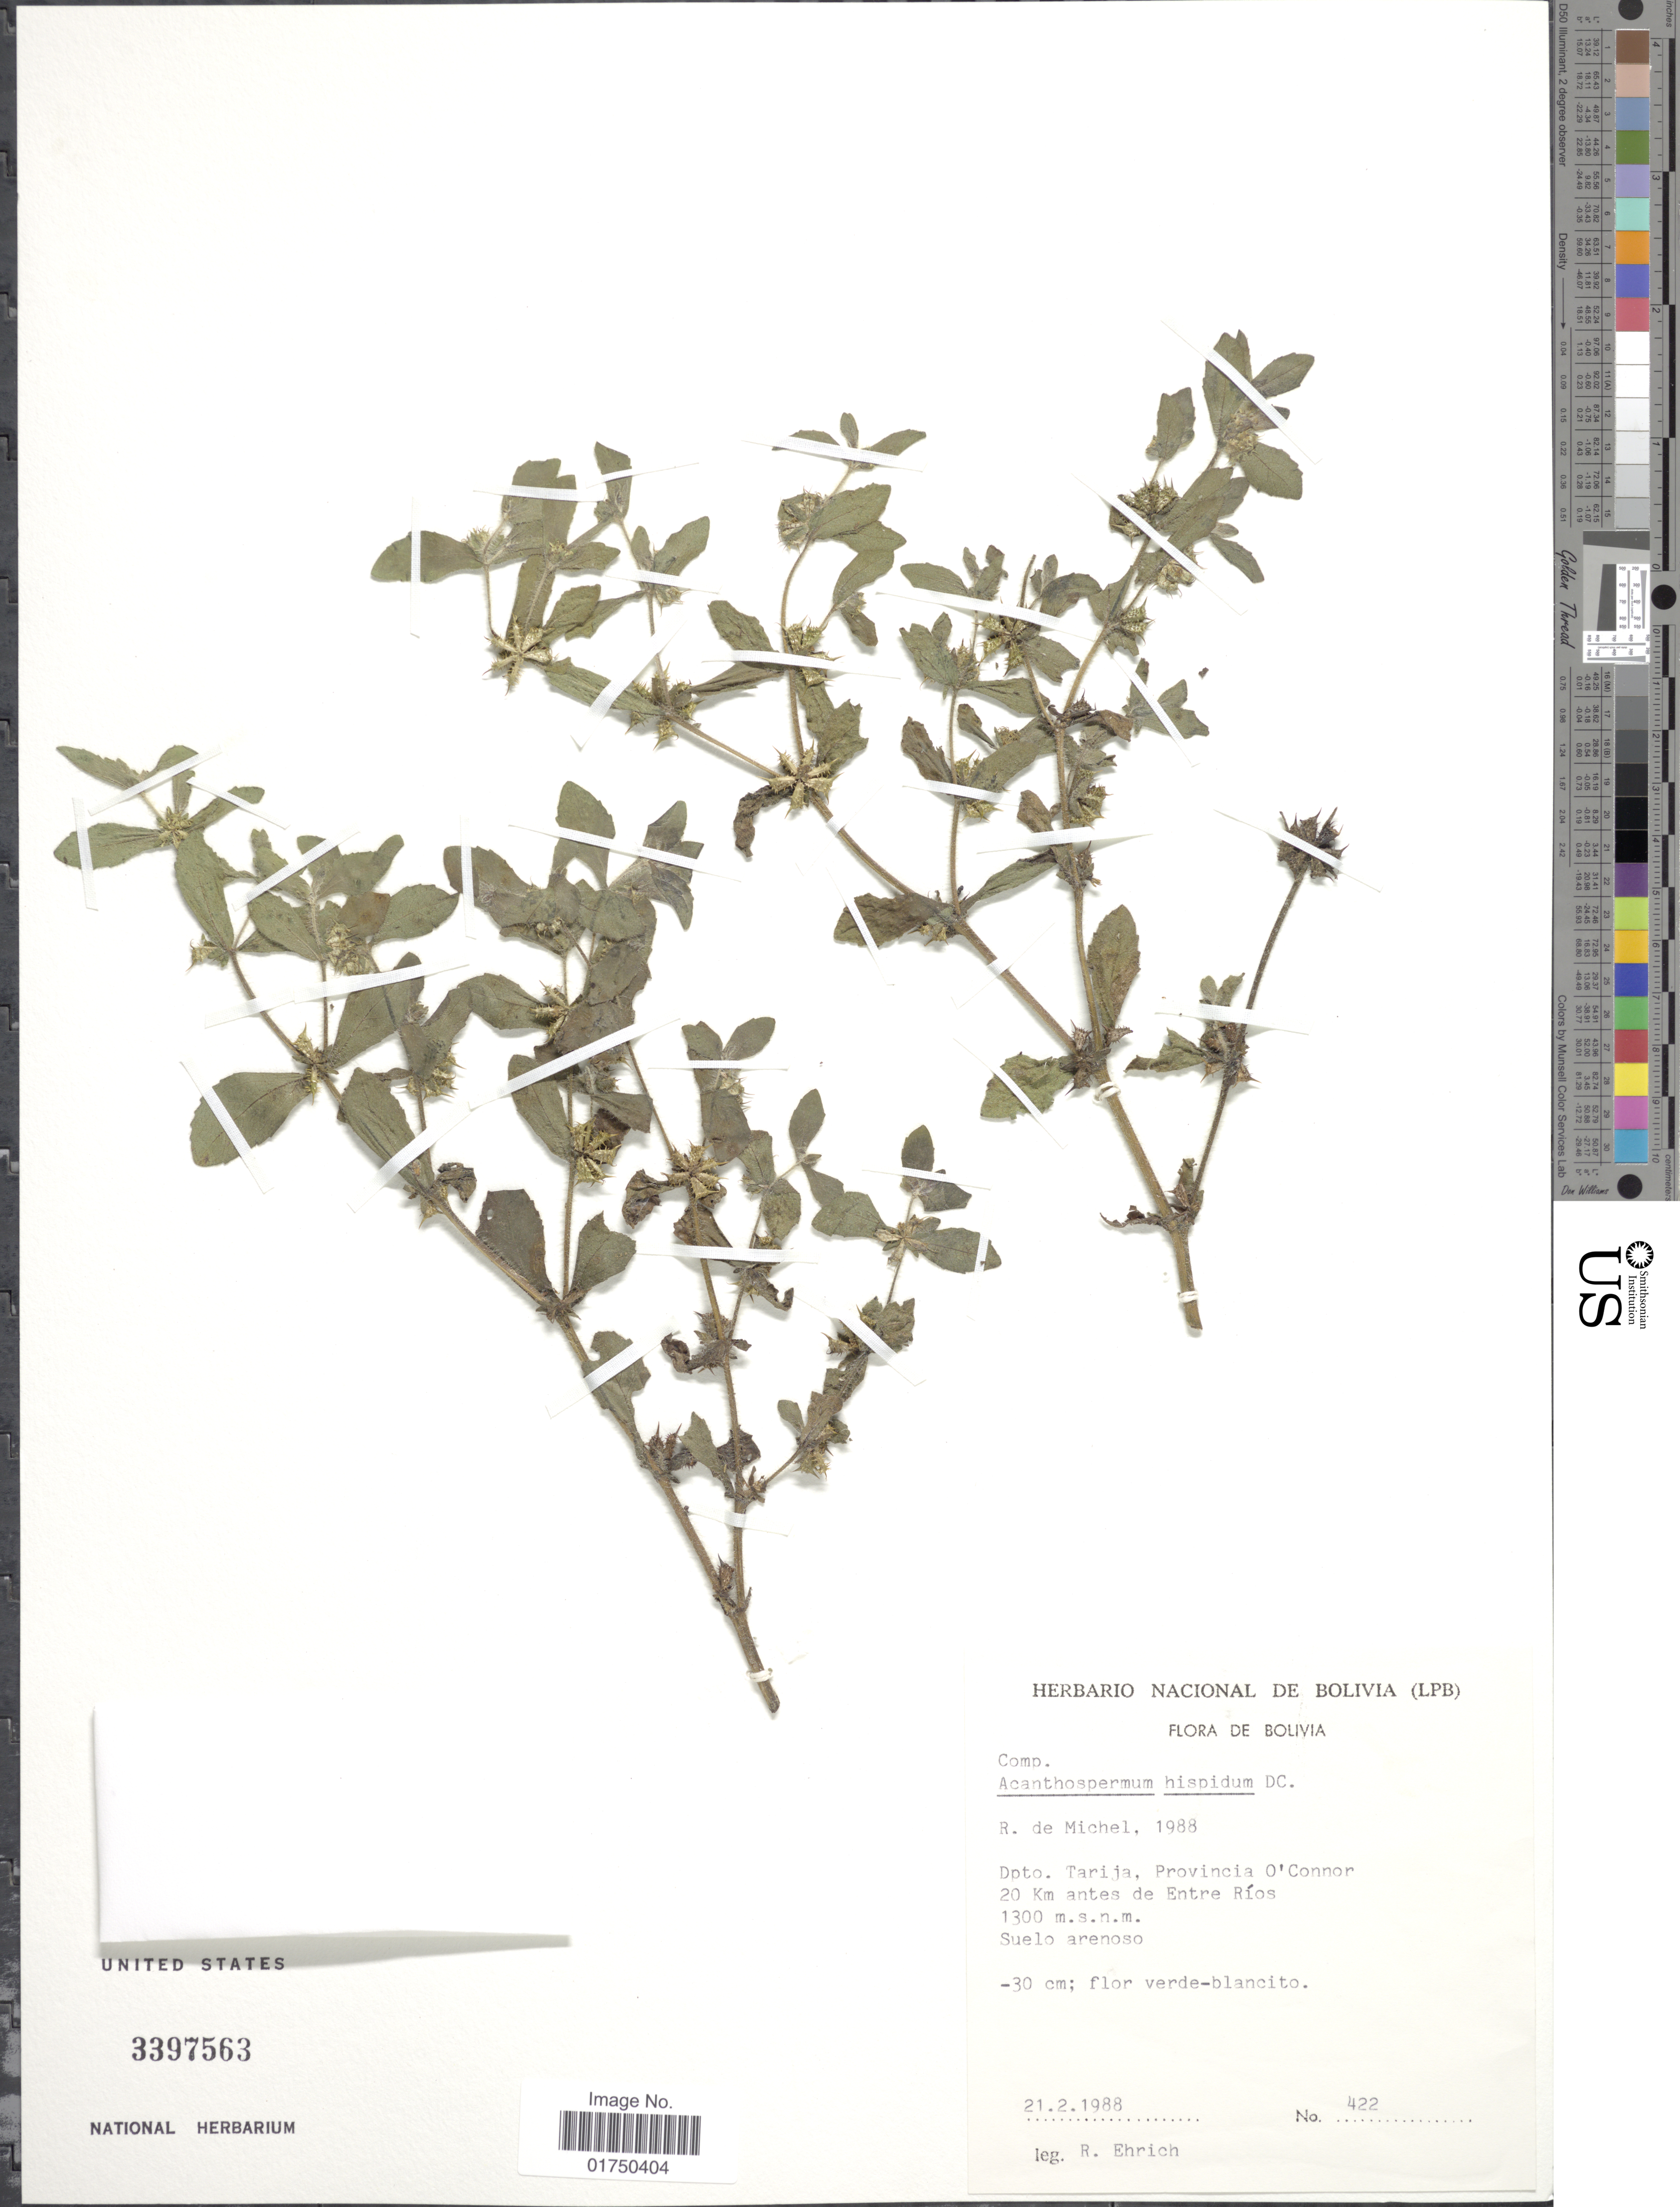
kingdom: Plantae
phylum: Tracheophyta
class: Magnoliopsida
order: Asterales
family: Asteraceae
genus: Acanthospermum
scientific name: Acanthospermum hispidum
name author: DC.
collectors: R. Ehrich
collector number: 422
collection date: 1988-02-21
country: Bolivia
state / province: Tarija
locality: Dpto. Tarija, Provincia O'Connor 20 Km antes de Entre Ríos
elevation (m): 1300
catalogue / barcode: US 3397563